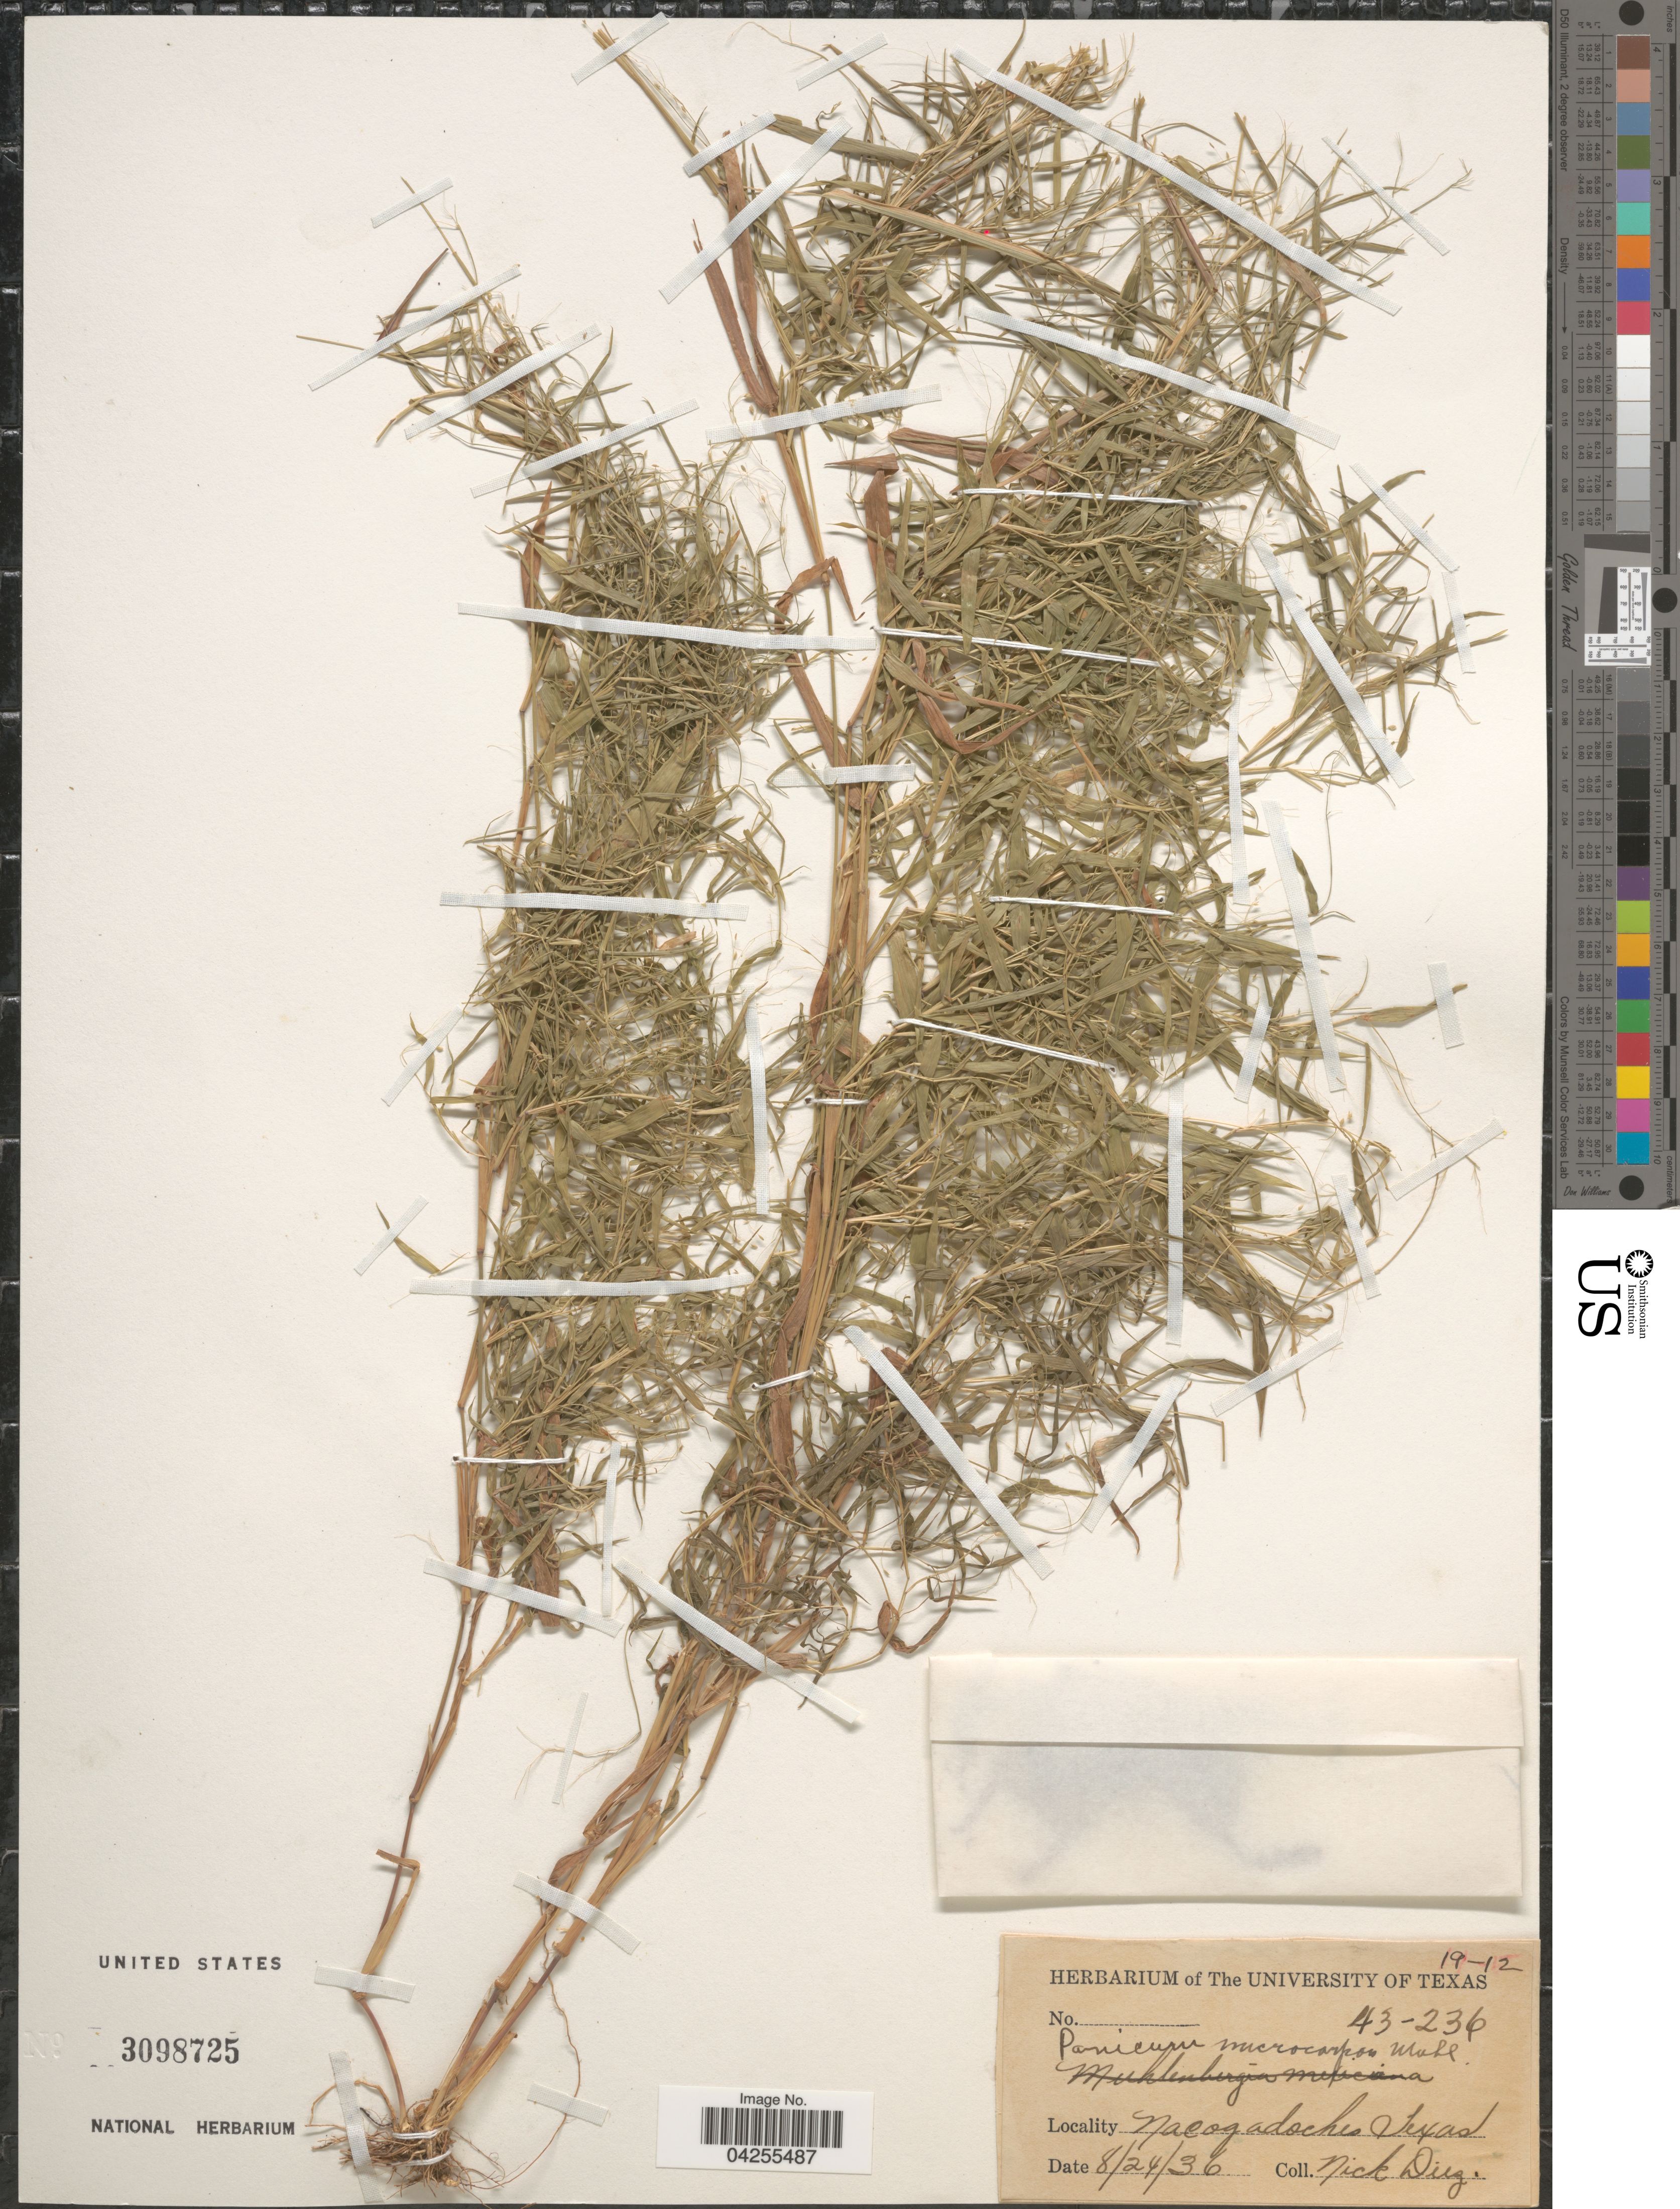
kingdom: Plantae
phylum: Tracheophyta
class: Liliopsida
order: Poales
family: Poaceae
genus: Dichanthelium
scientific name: Dichanthelium dichotomum var. dichotomum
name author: (L.) Gould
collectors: N. Diez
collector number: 43-236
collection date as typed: Transcribed d/m/y: 24/8/36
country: United States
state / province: Texas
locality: Nacogadoches.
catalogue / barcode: US 3098725